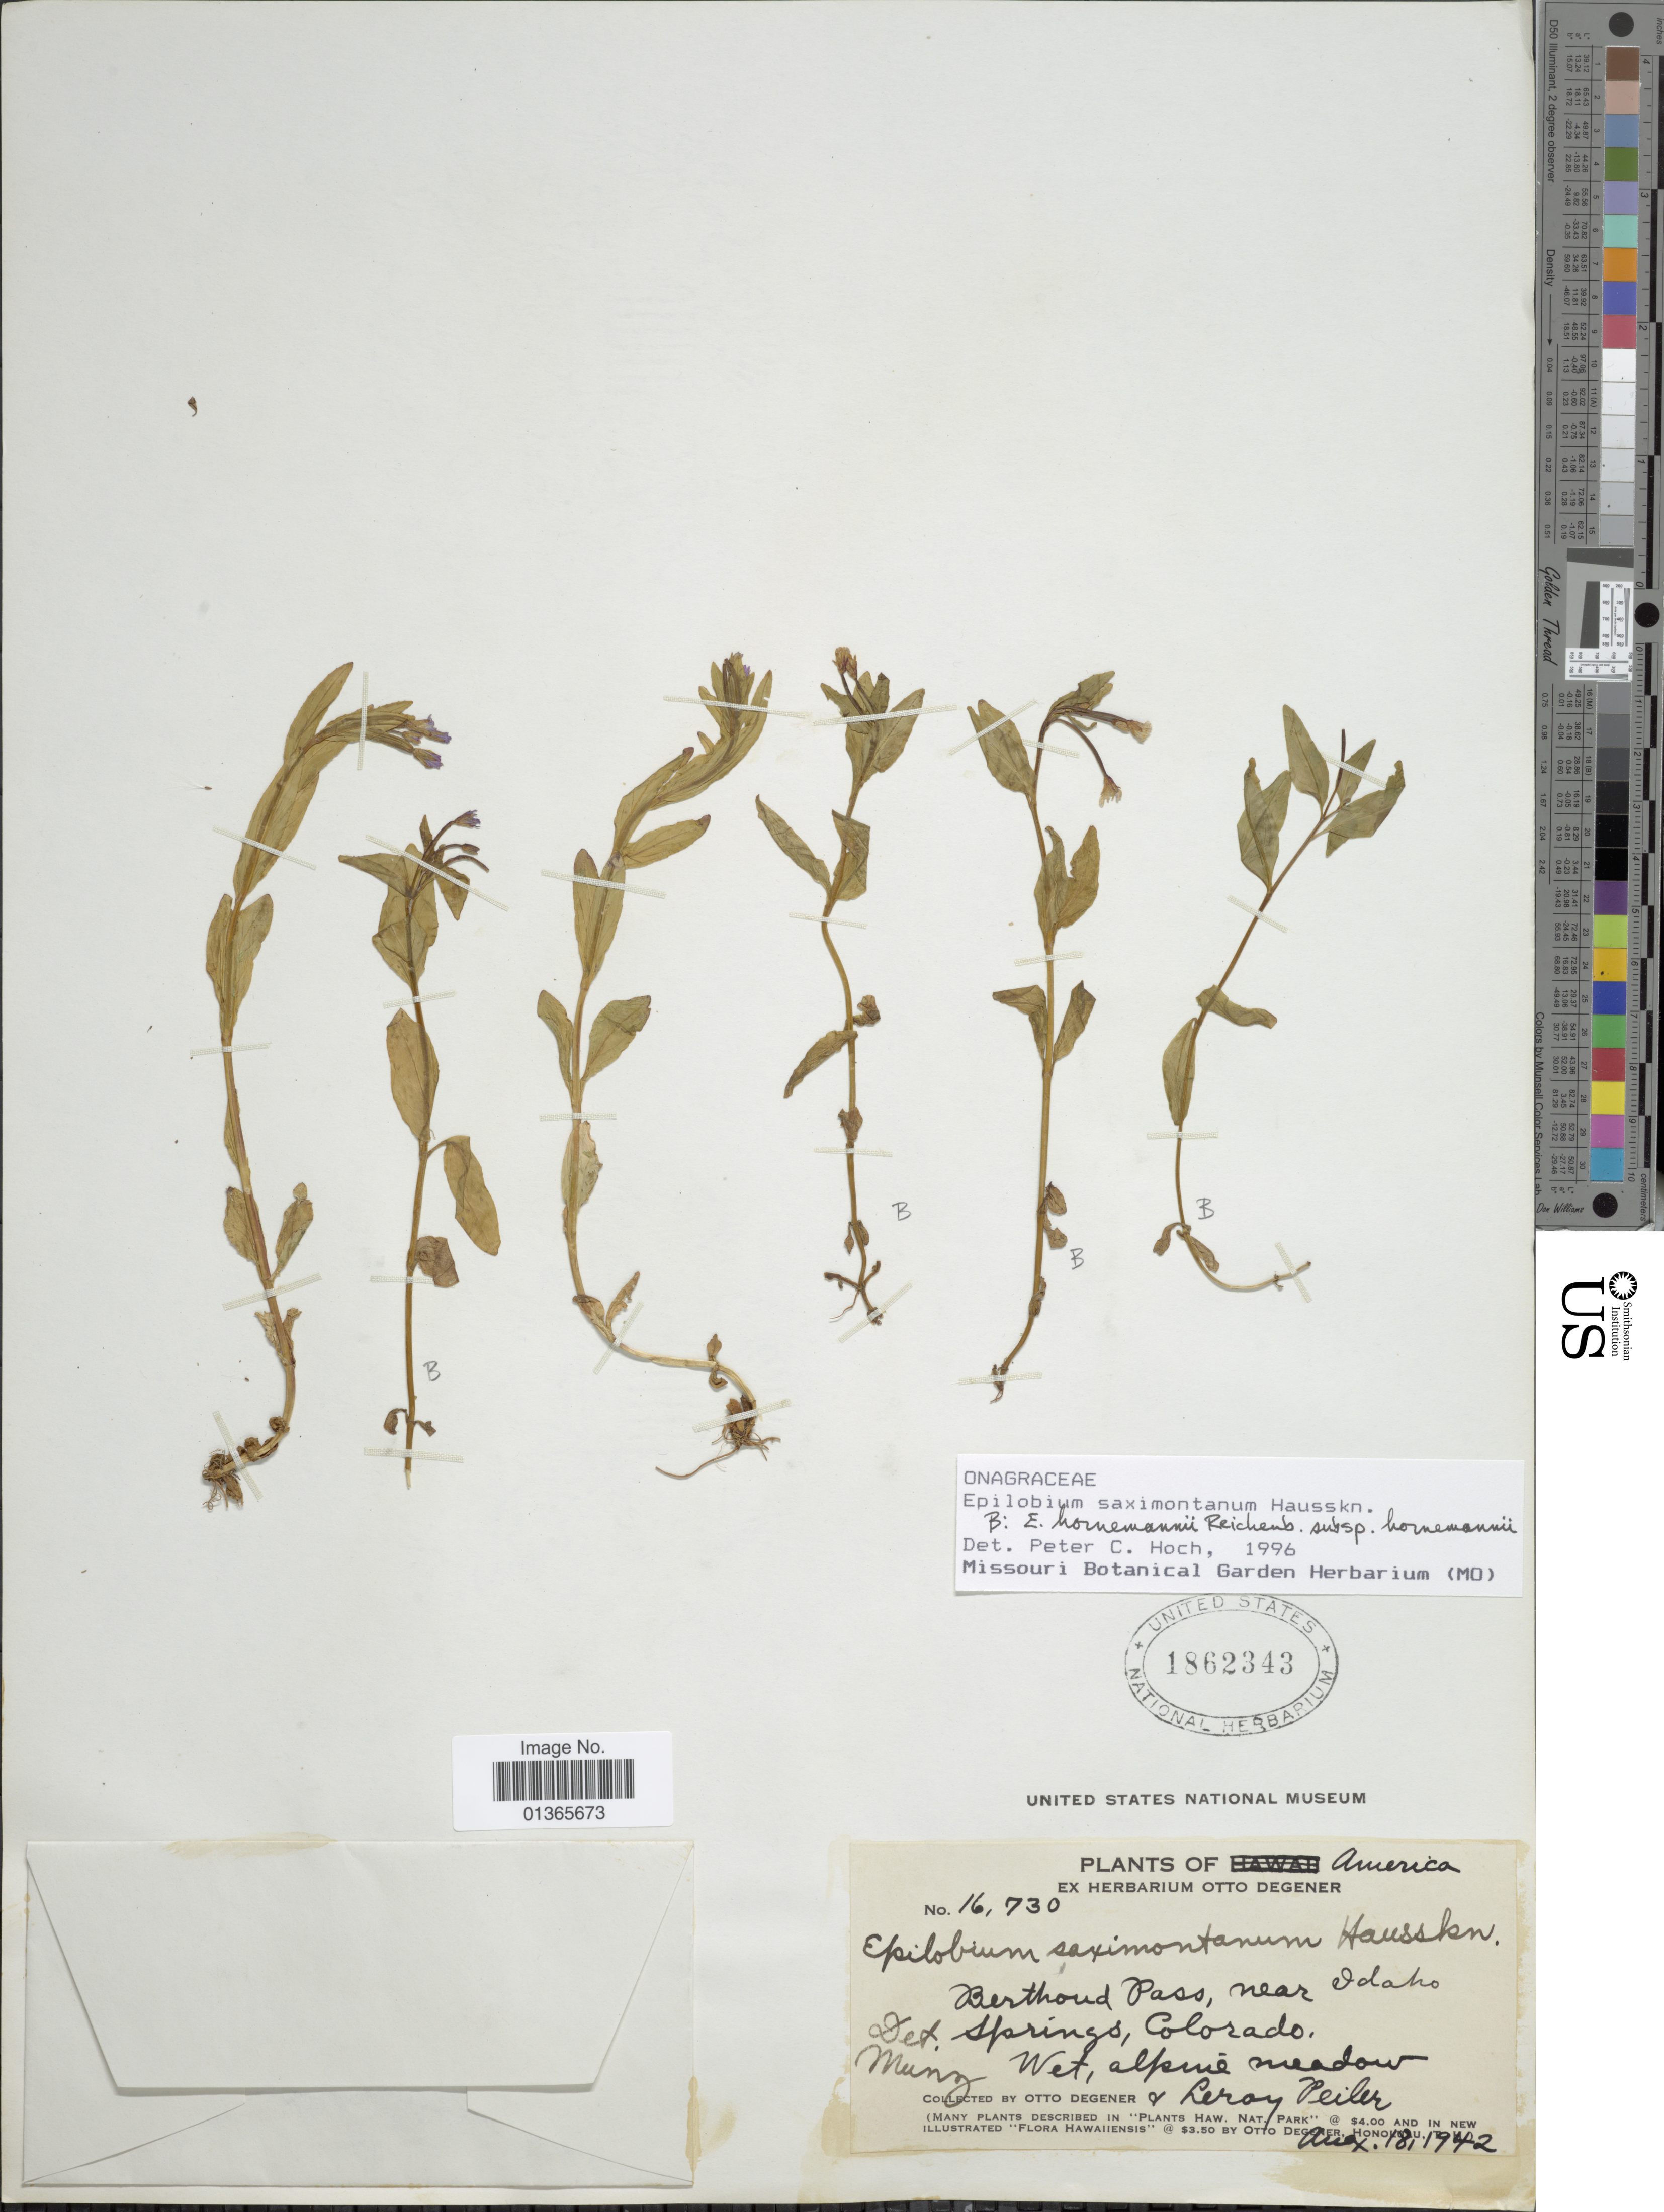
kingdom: Plantae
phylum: Tracheophyta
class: Magnoliopsida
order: Myrtales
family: Onagraceae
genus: Epilobium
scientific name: Epilobium saximontanum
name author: Hausskn.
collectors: O. Degener & L. Peiler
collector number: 16730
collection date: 1942-08-18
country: United States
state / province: Colorado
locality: Berthoud Pass, near Idaho Springs.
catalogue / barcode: US 1862343